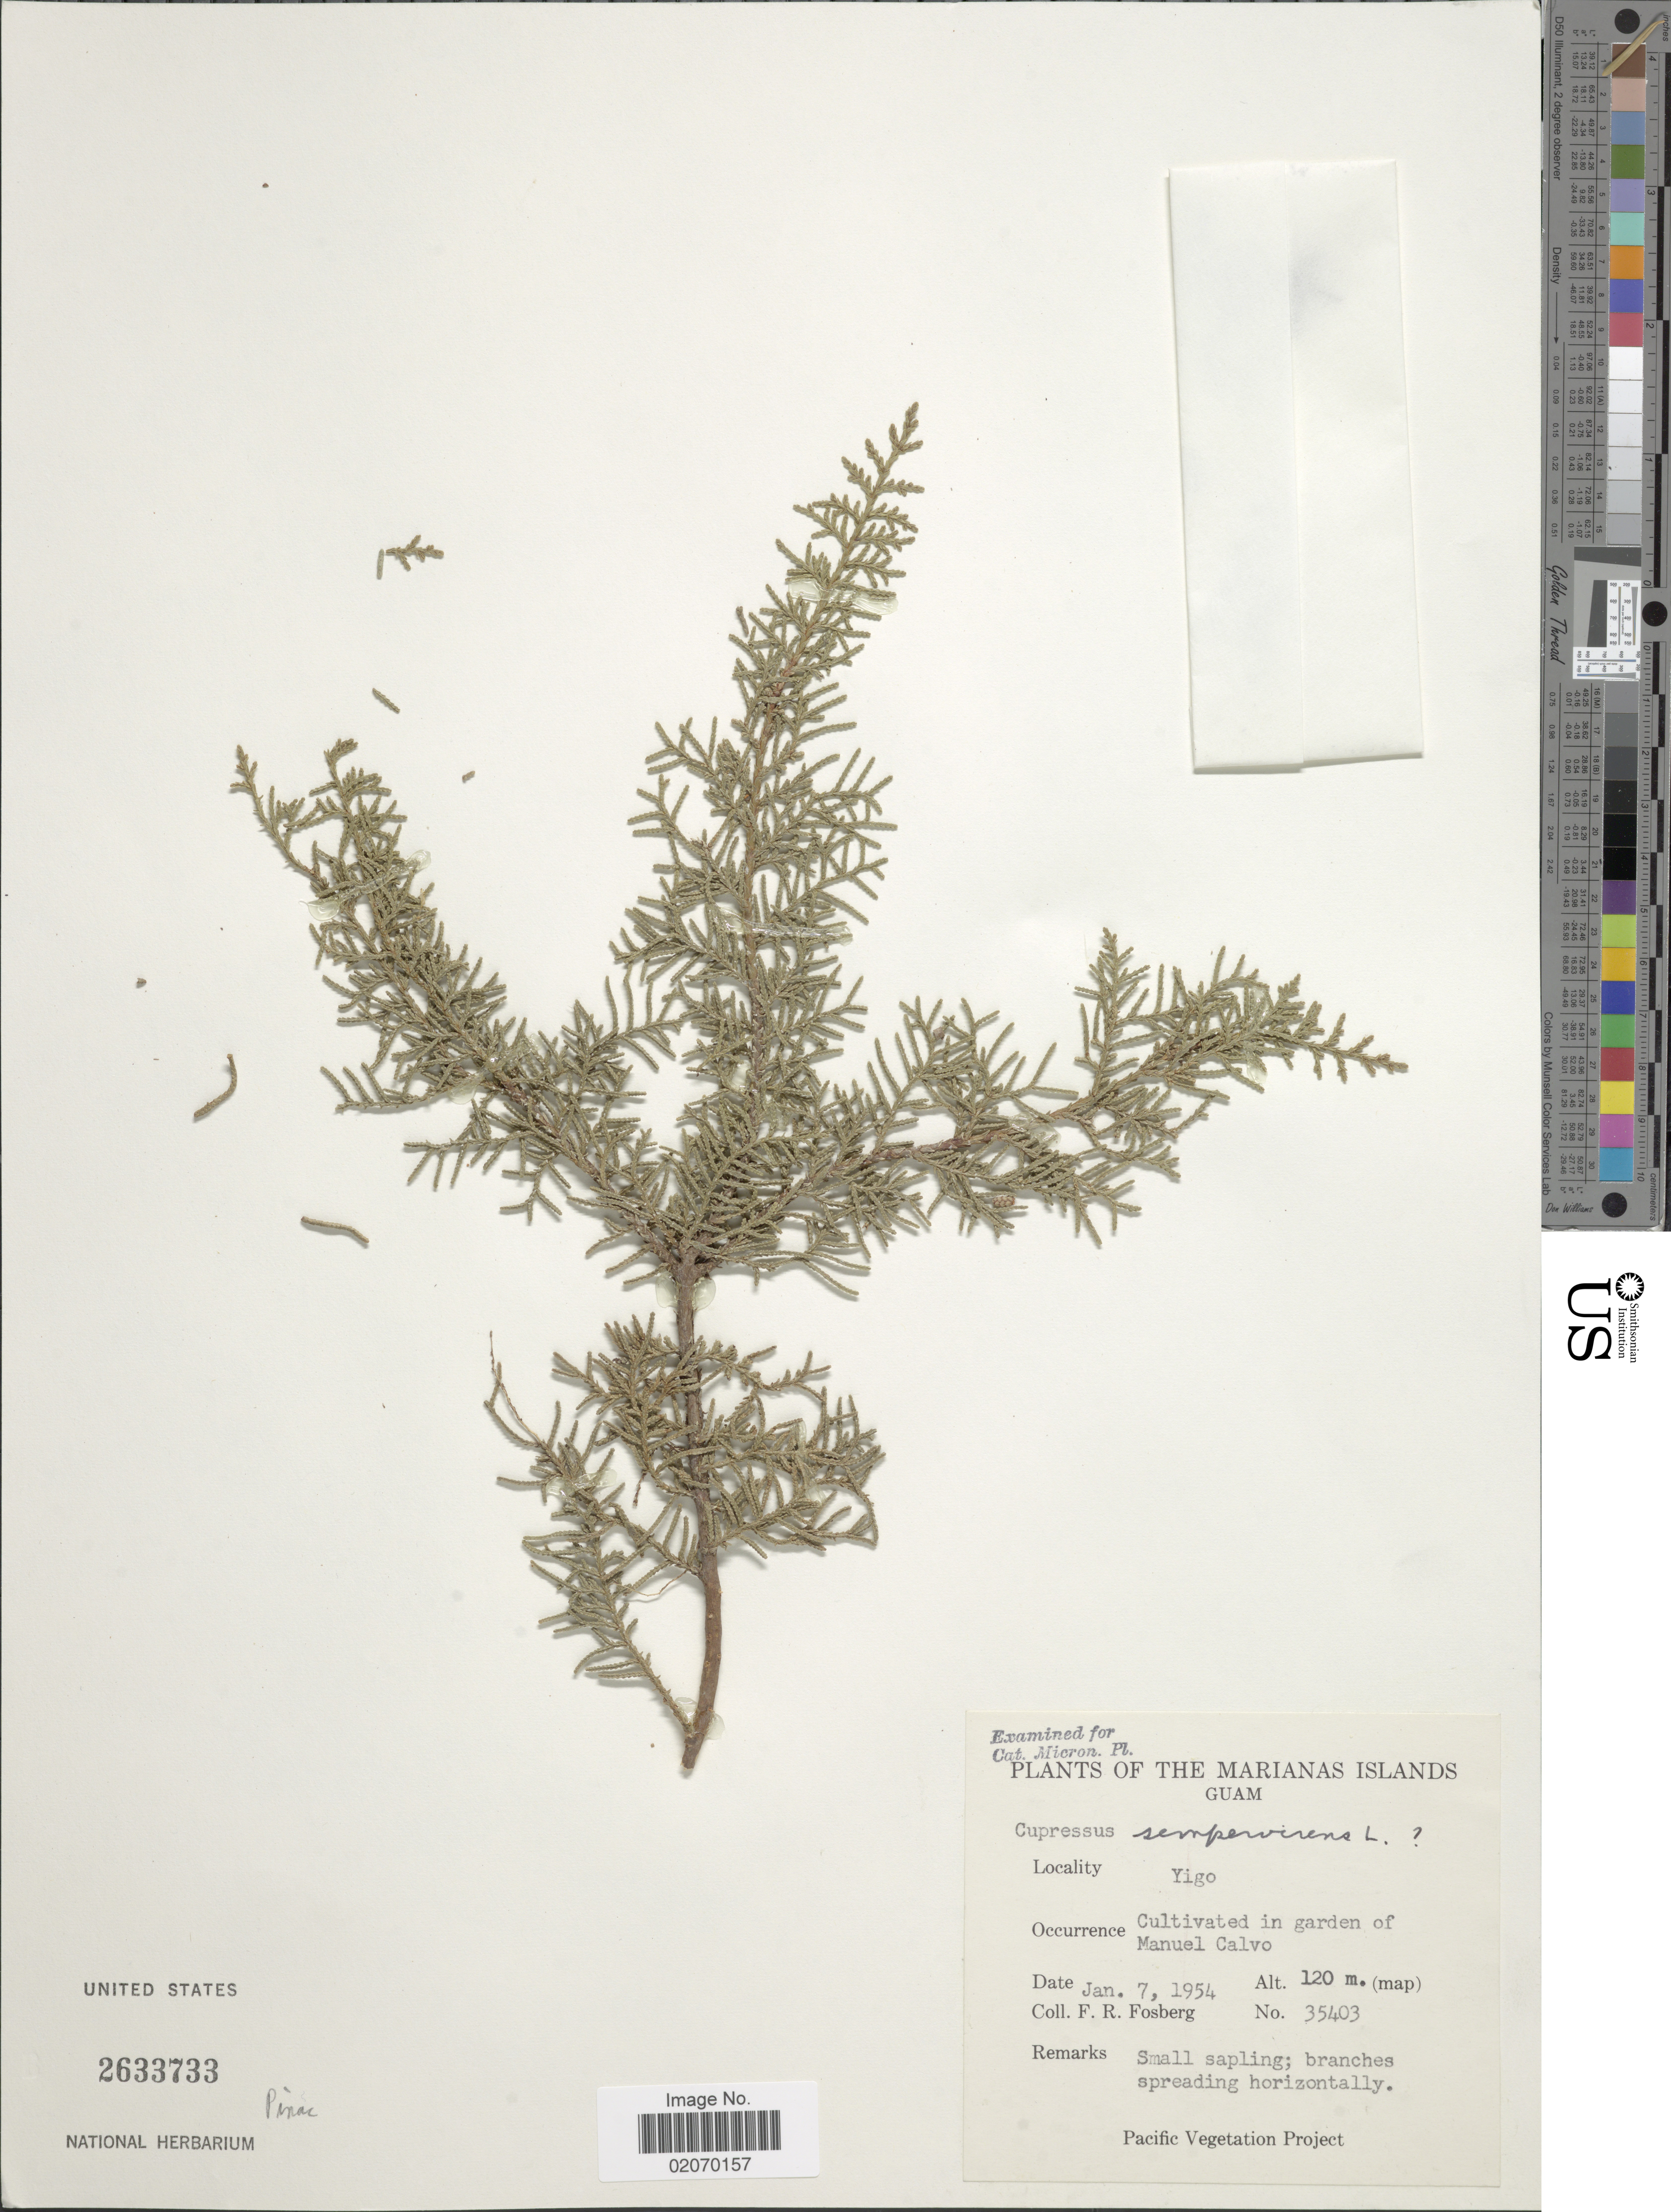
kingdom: Plantae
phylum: Tracheophyta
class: Pinopsida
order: Pinales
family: Cupressaceae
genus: Cupressus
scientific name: Cupressus sempervirens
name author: L.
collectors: F. R. Fosberg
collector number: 35403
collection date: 1954-01-07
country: Guam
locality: Marianas Islands, Guam, Yigo, garden of Manuel Calvo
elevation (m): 120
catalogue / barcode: US 2633733